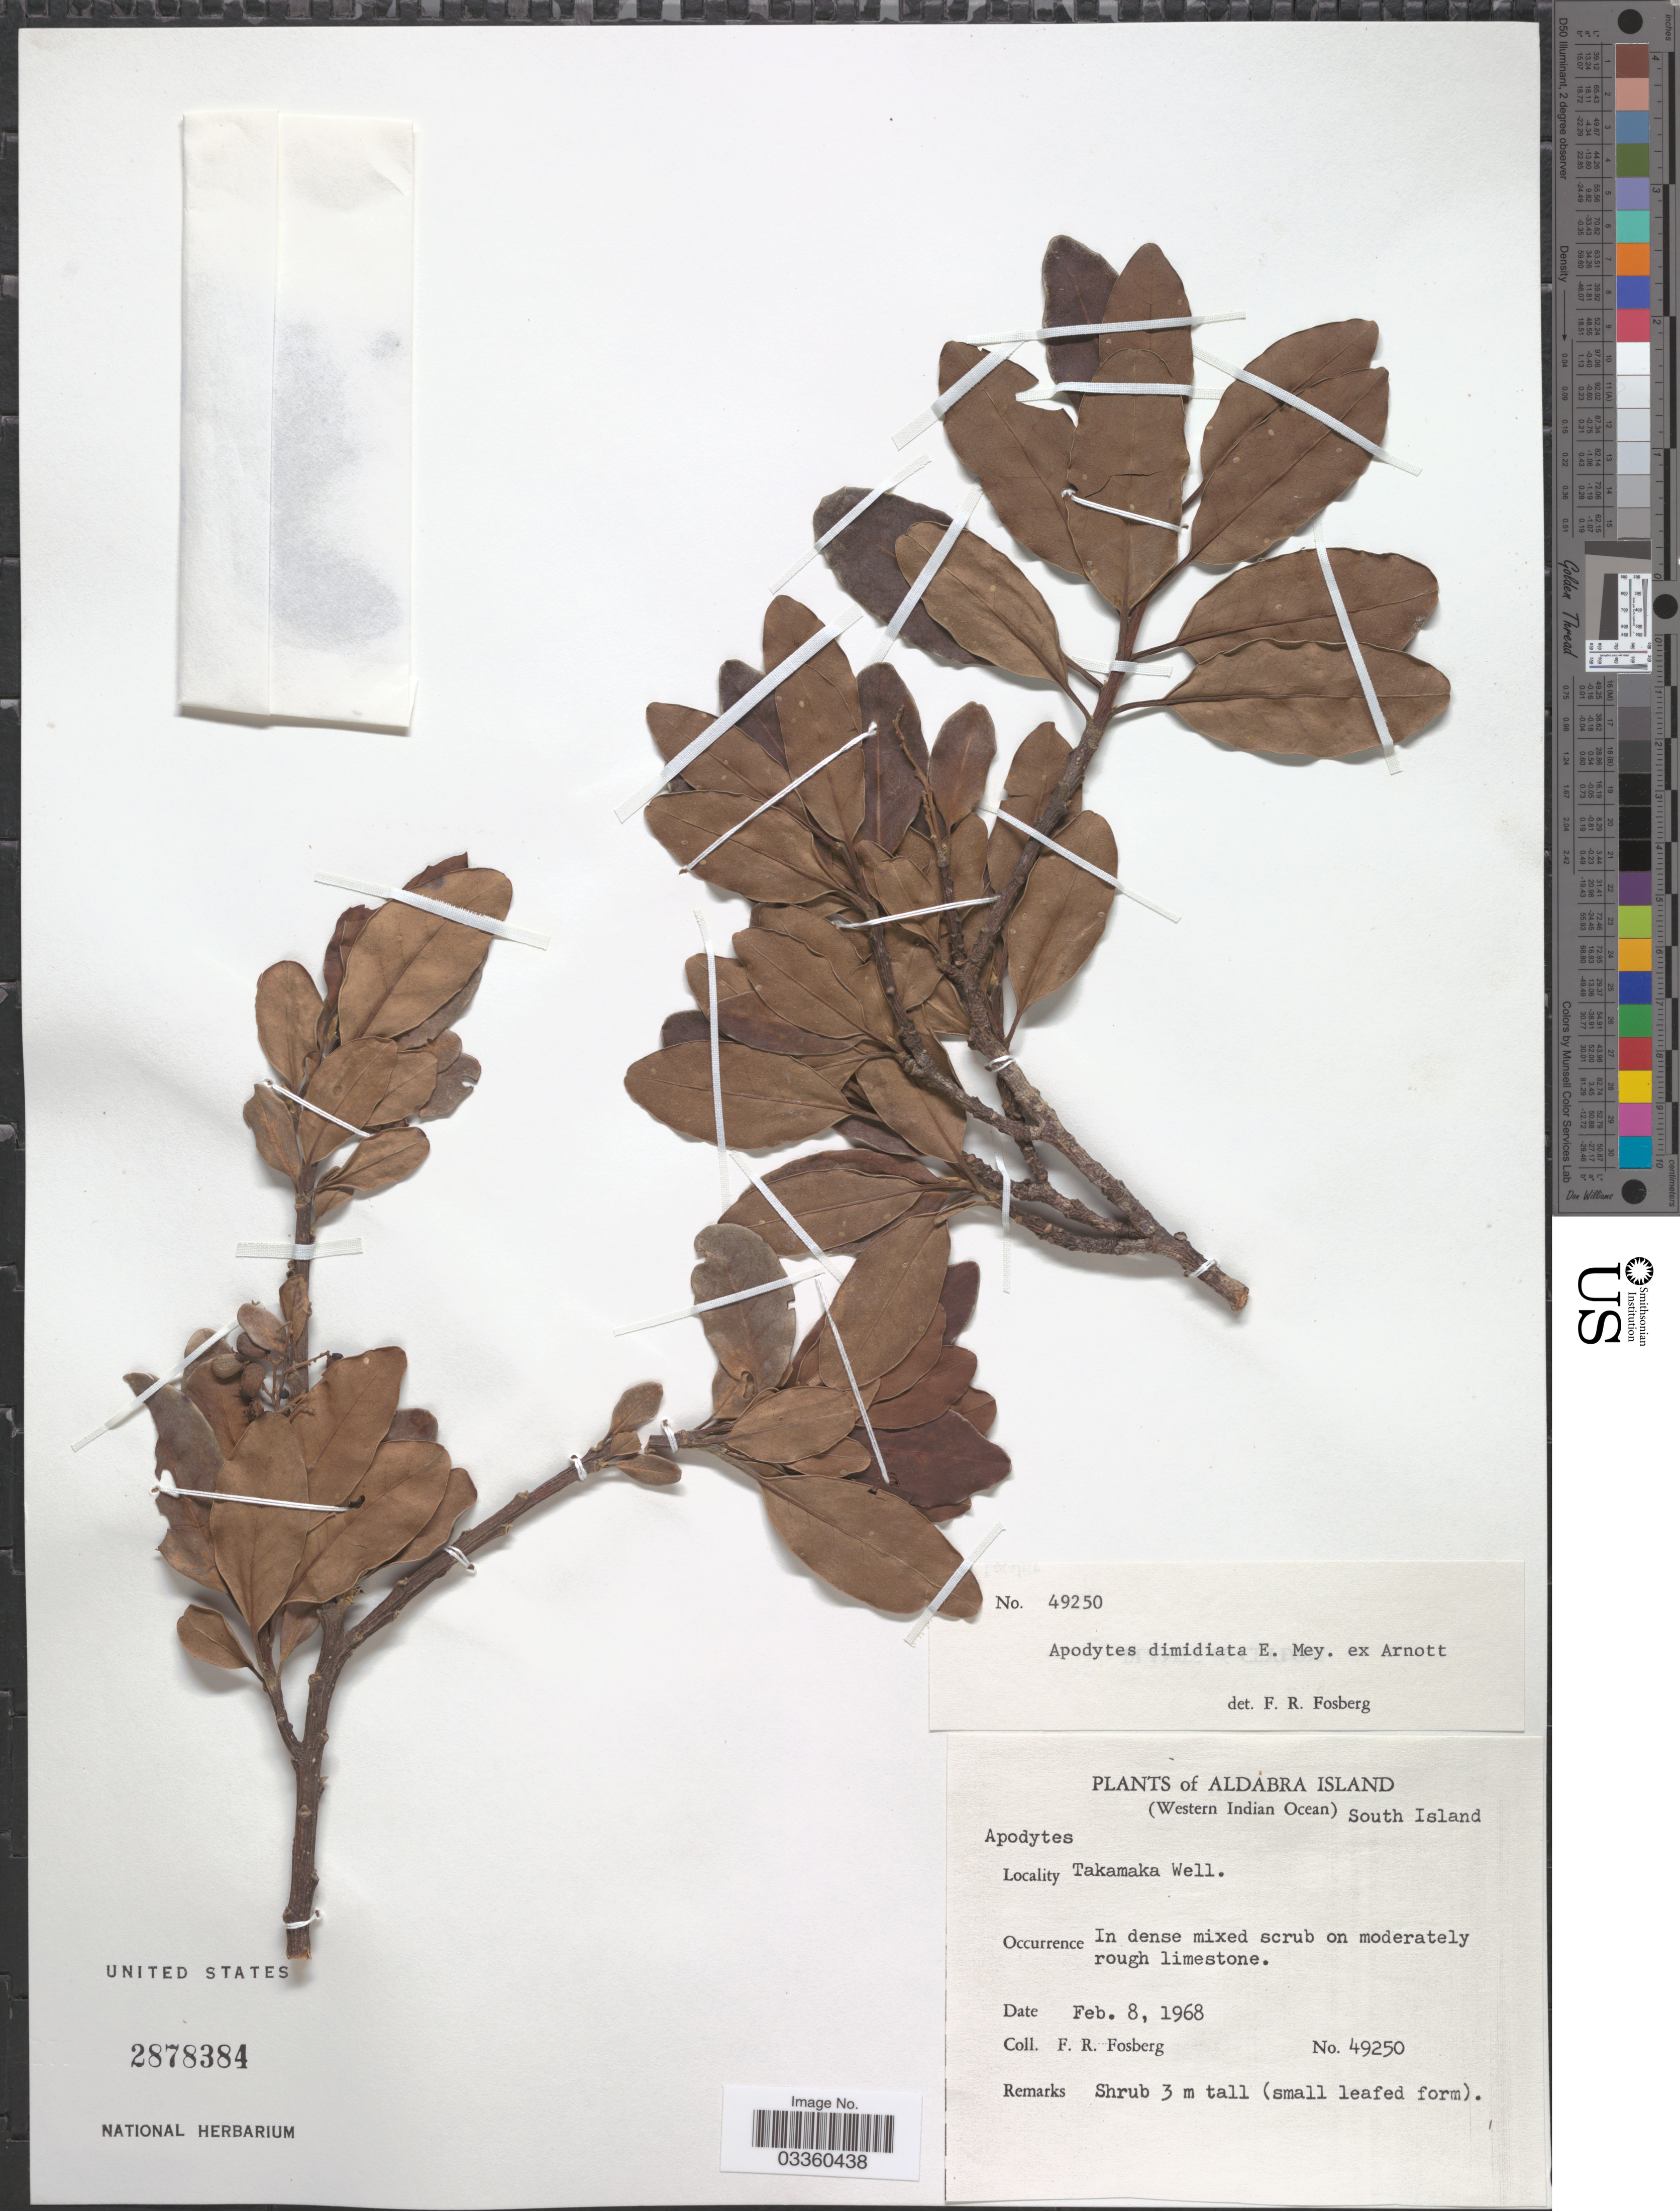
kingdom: Plantae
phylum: Tracheophyta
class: Magnoliopsida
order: Metteniusales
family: Metteniusaceae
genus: Apodytes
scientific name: Apodytes dimidiata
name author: E. Mey. ex Arn.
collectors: F. R. Fosberg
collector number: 49250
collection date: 1968-02-08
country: Seychelles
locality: Aldabra Island (Western Indian Ocean), South Island. Takamaka Well.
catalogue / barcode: US 2878384